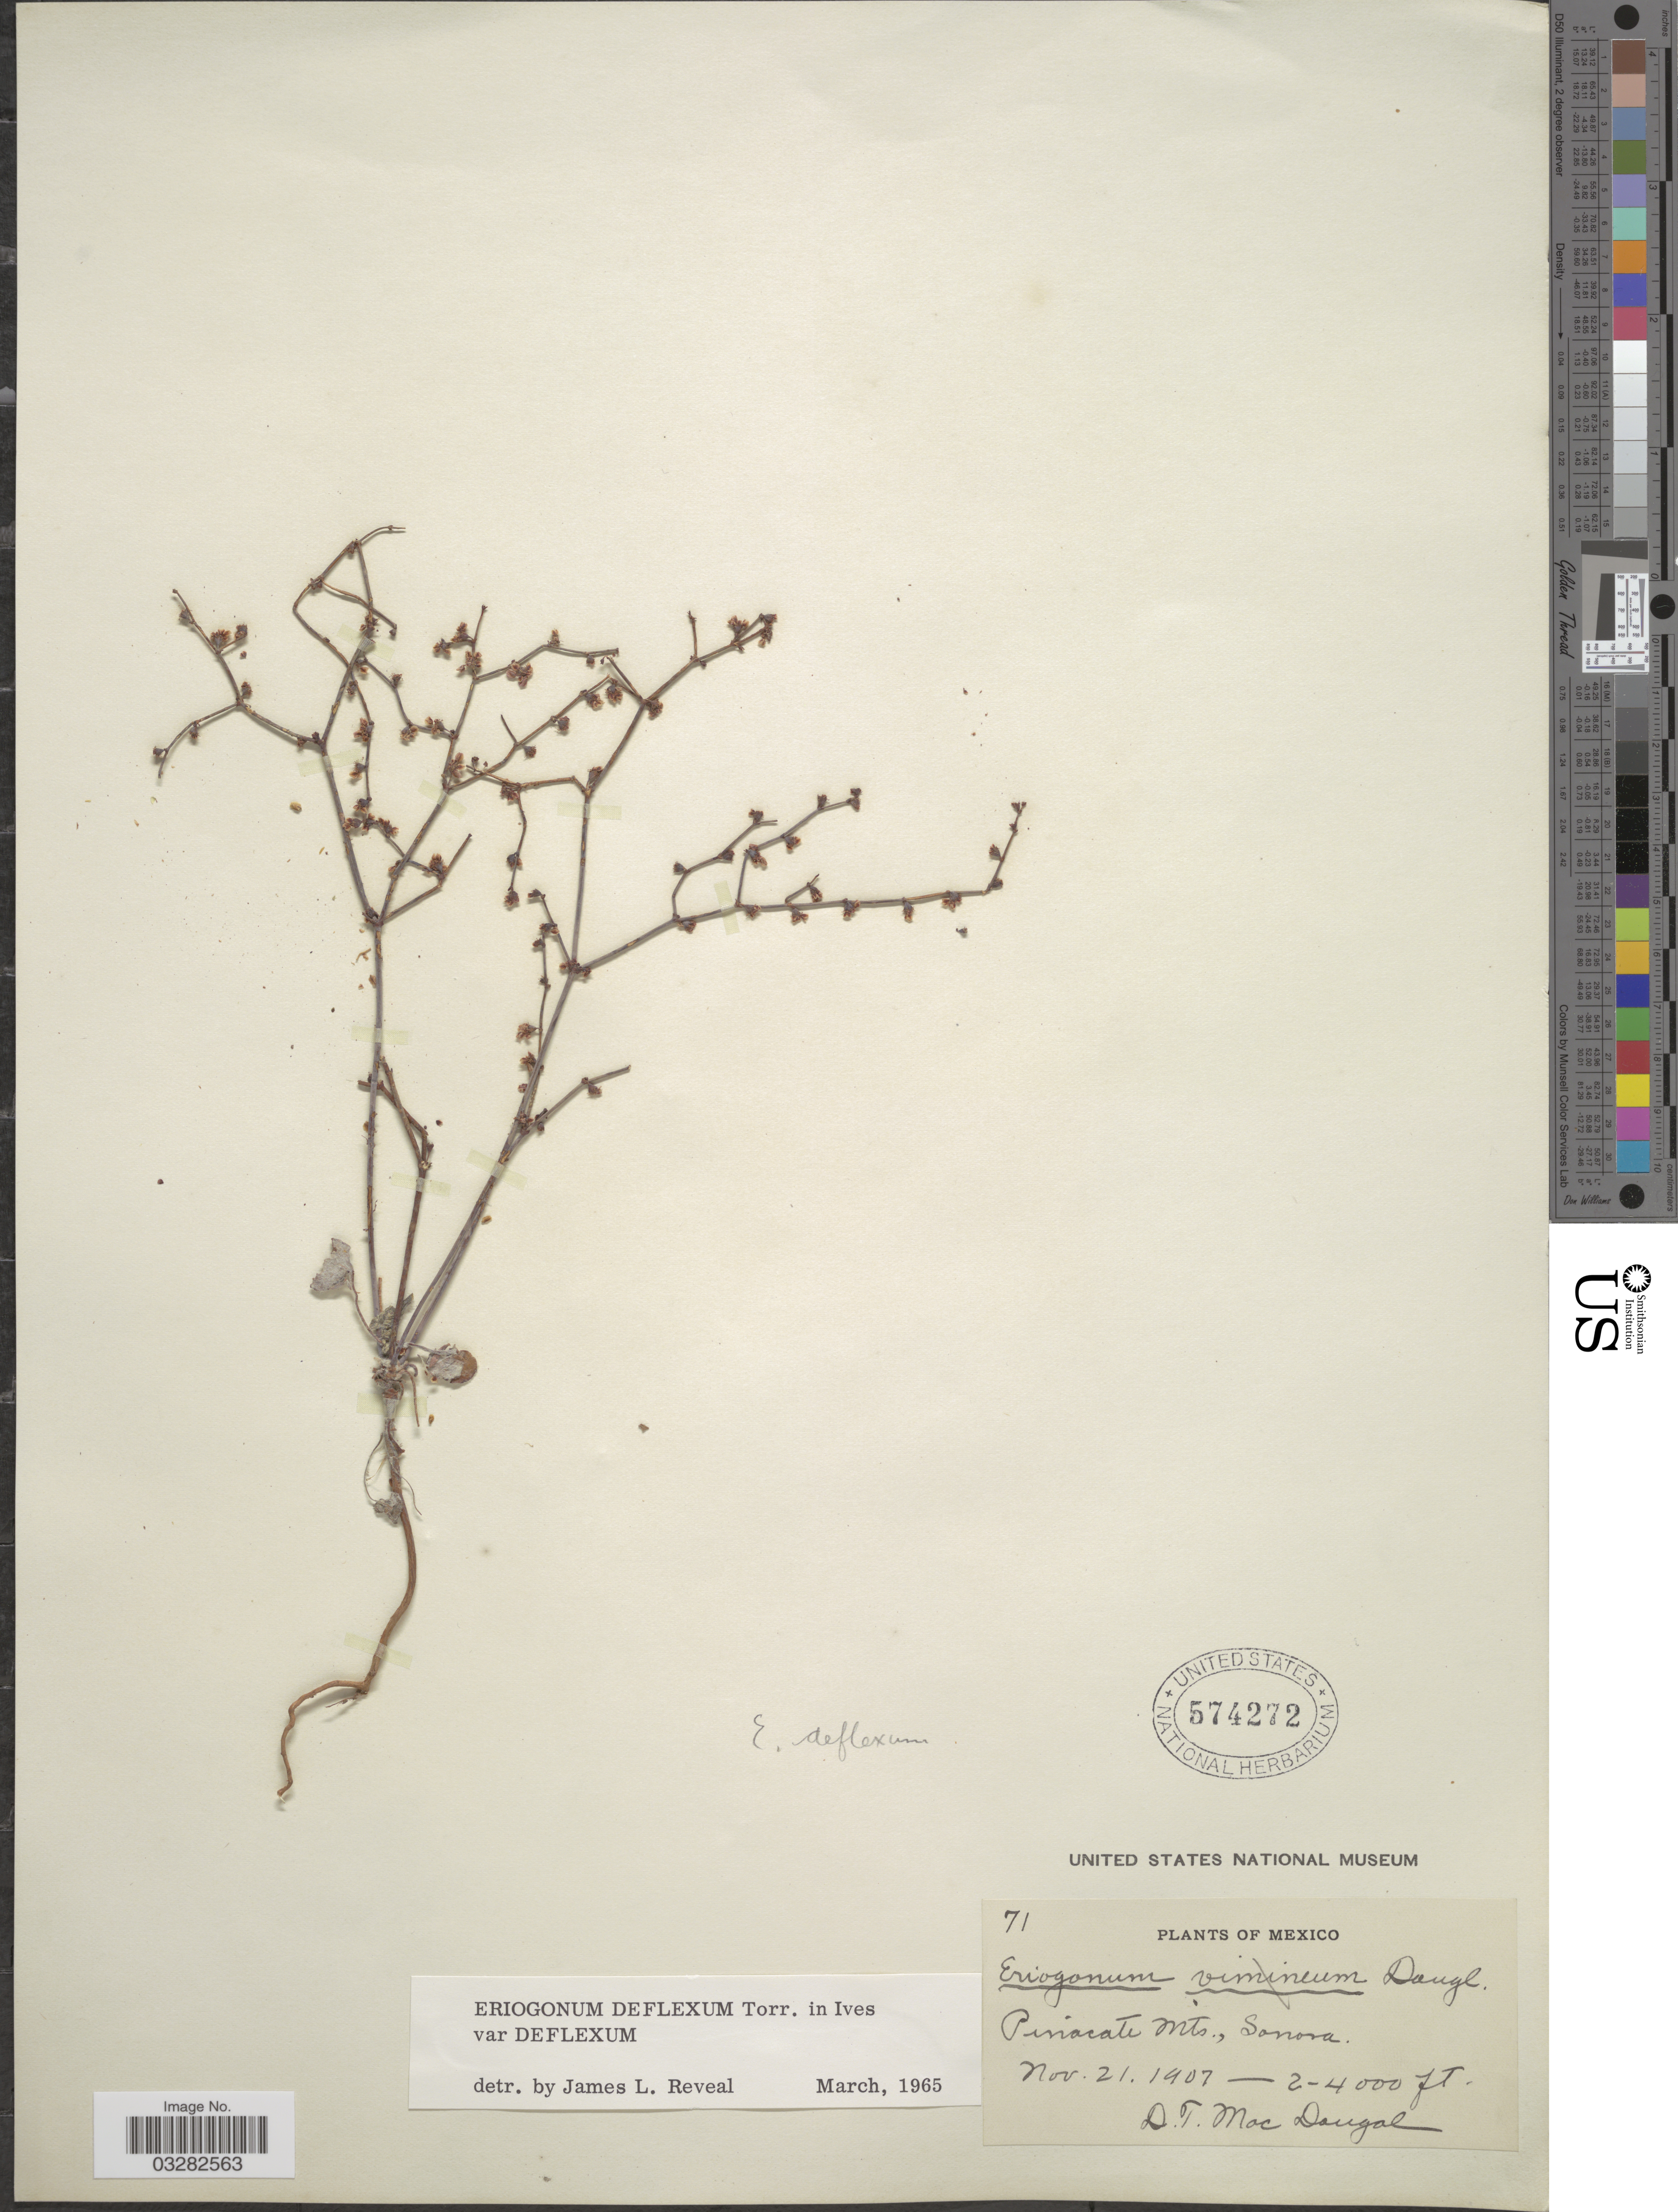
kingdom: Plantae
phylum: Tracheophyta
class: Magnoliopsida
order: Caryophyllales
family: Polygonaceae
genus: Eriogonum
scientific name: Eriogonum deflexum var. deflexum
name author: Torr. in Ives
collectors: D. T. MacDougal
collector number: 71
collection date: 1907-11-21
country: Mexico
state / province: Sonora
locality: Pinacate Mts.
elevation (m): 610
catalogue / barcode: US 574272